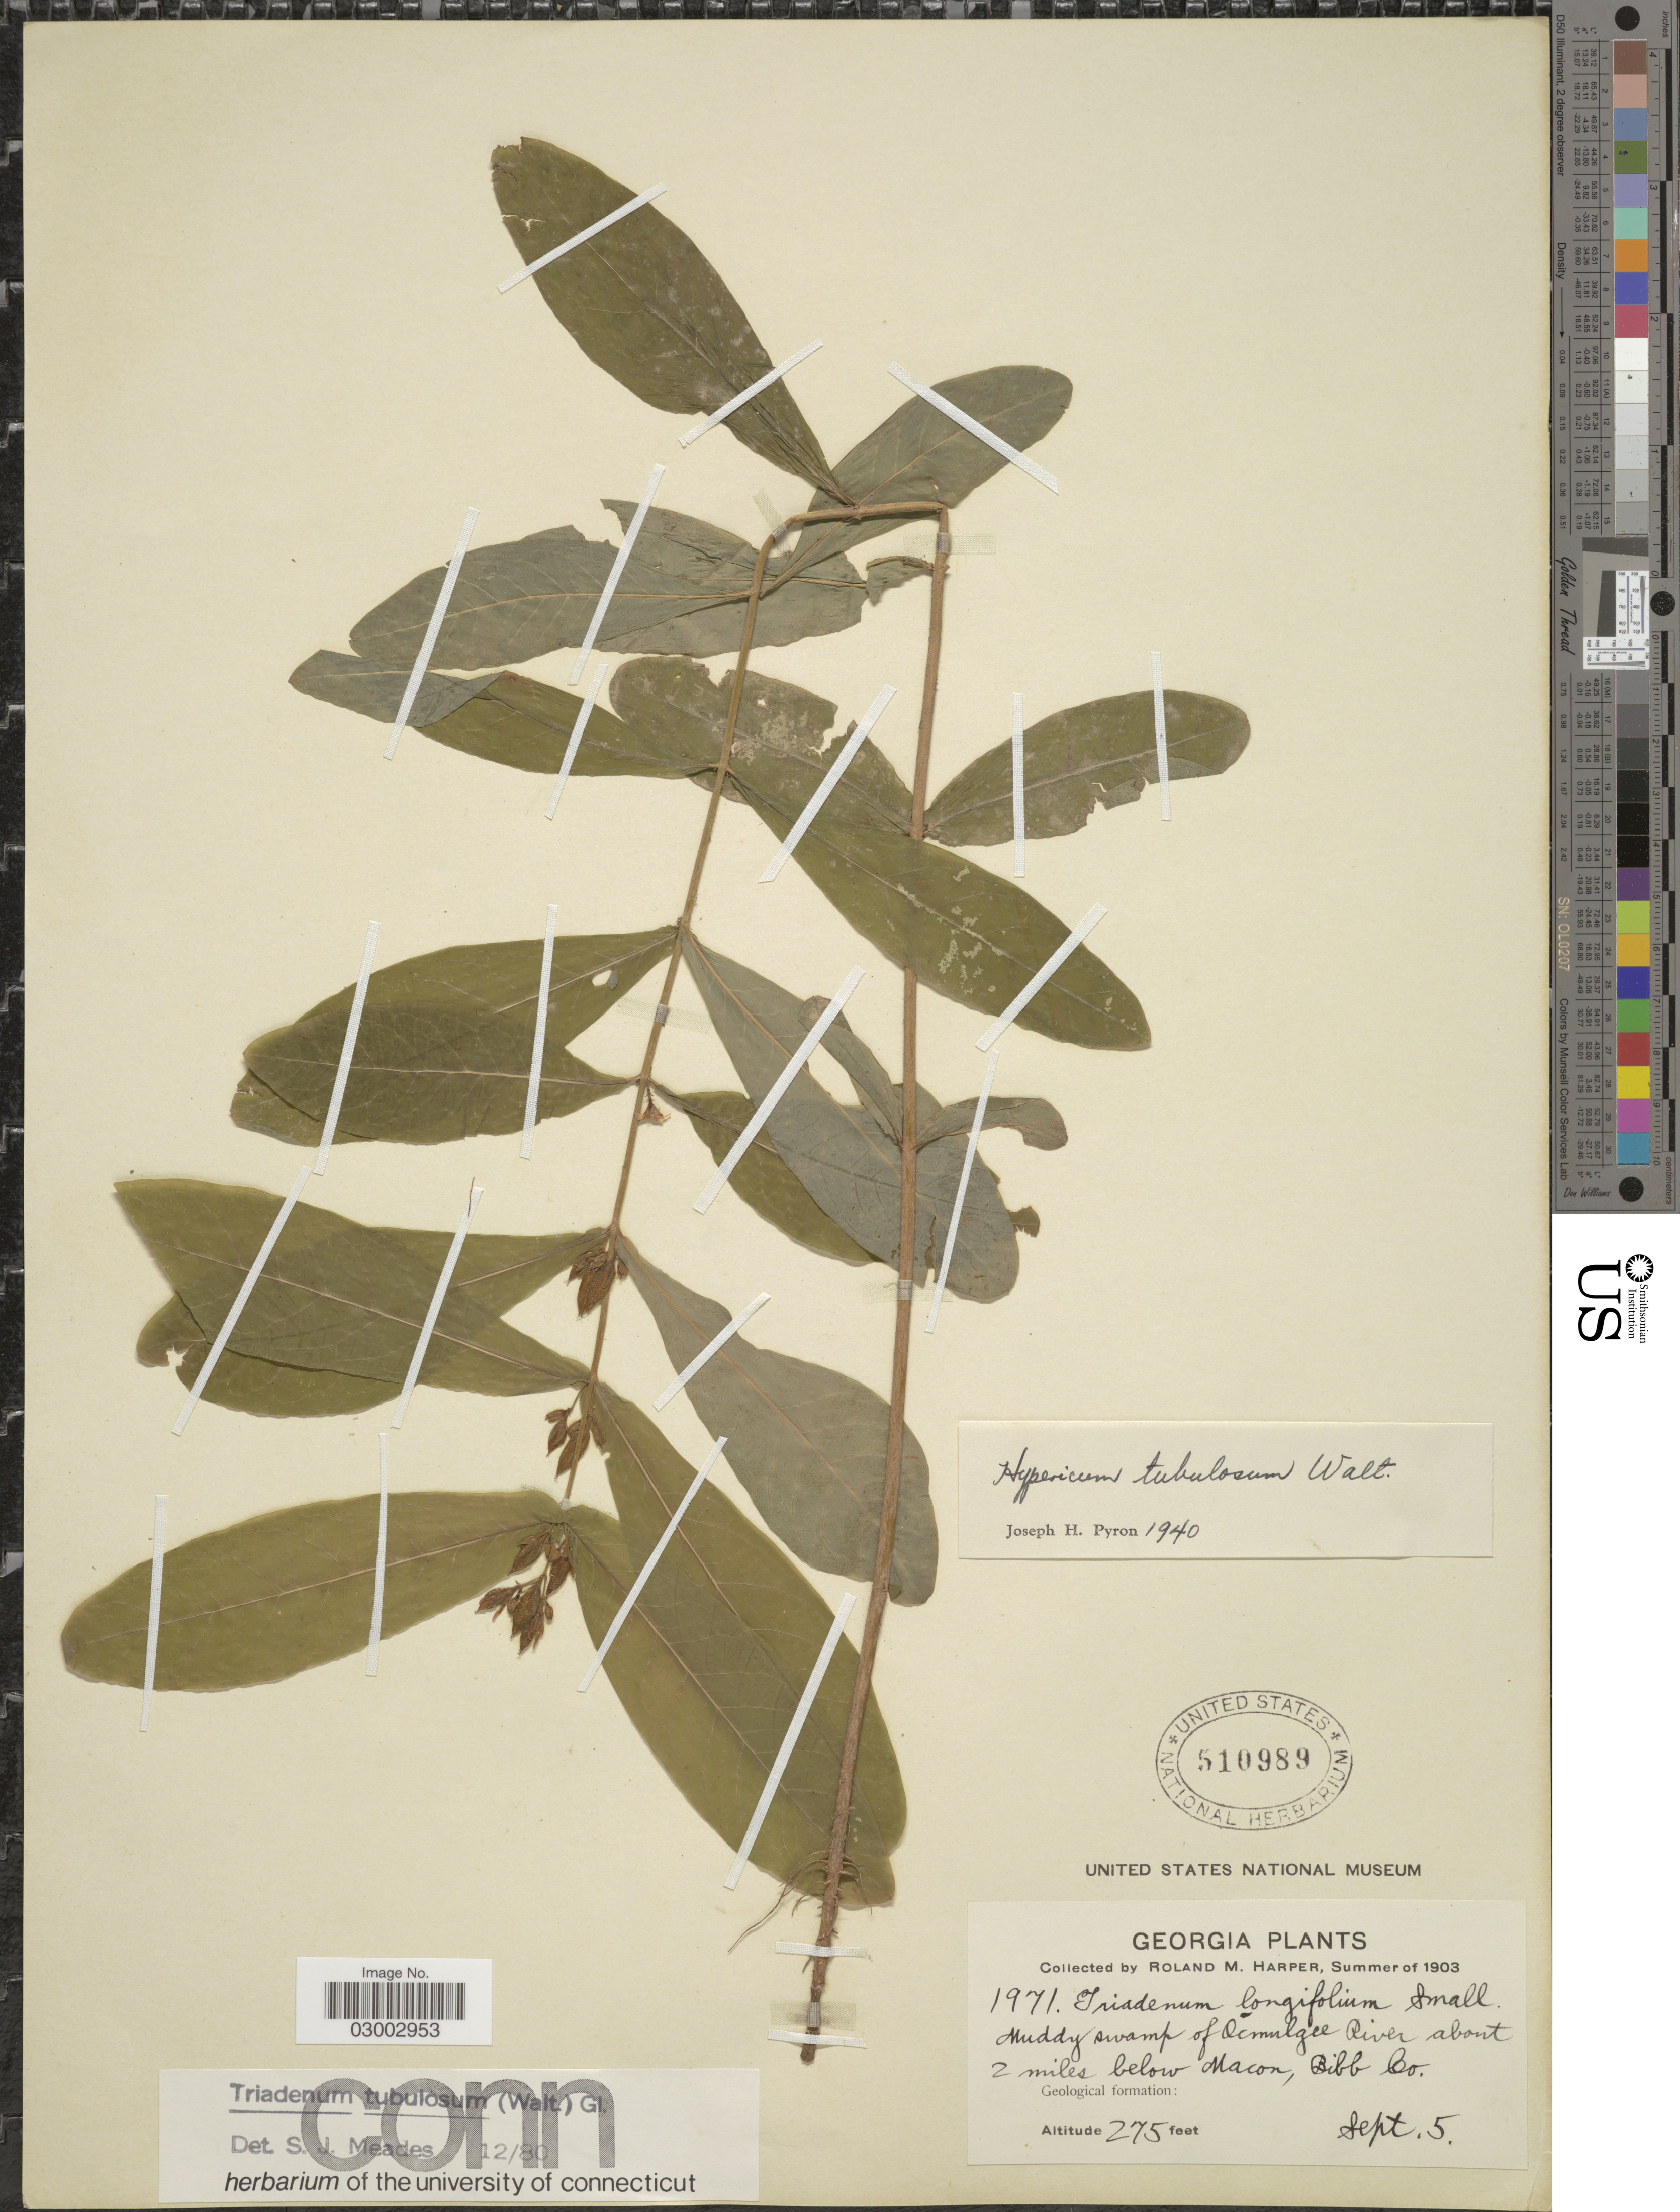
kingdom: Plantae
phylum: Tracheophyta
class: Magnoliopsida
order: Malpighiales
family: Hypericaceae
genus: Hypericum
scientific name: Hypericum tubulosum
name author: Walter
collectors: R. M. Harper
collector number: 1971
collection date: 1903-09-05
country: United States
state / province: Georgia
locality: Muddy swamp of Ocmulgee River about 2 miles below Macon, Bibb Co.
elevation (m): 84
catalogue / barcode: US 510989